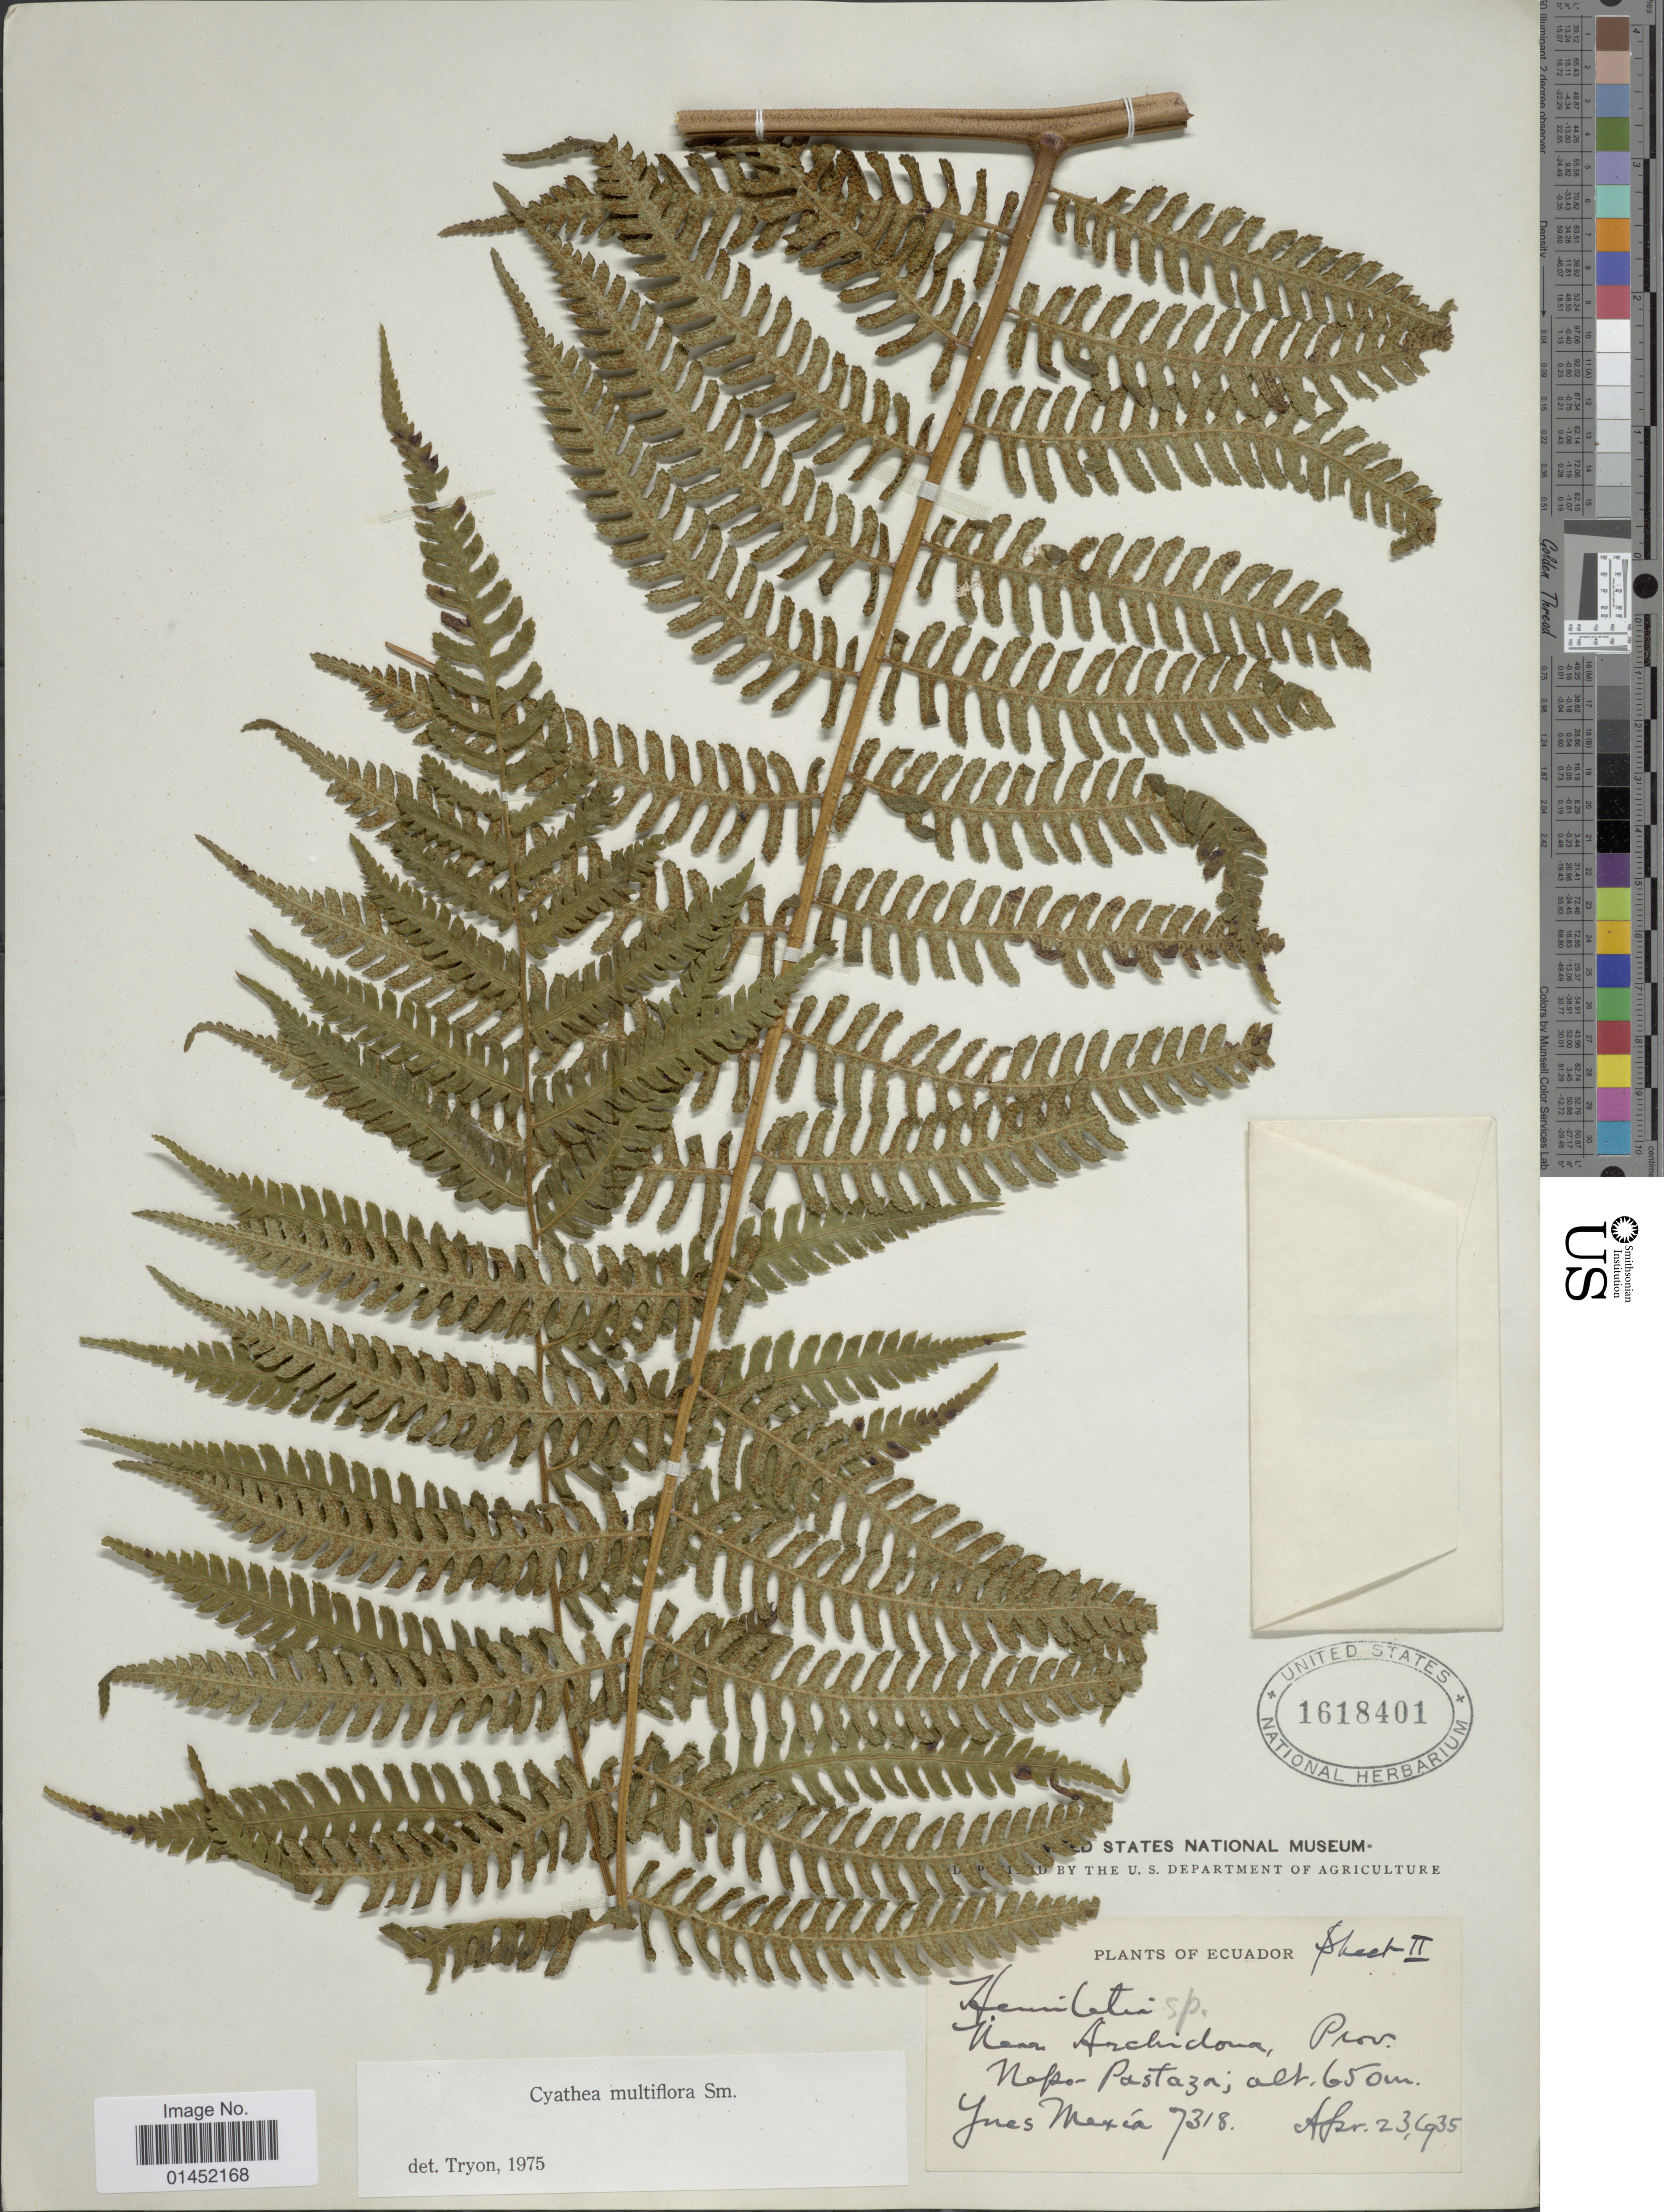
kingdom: Plantae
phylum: Tracheophyta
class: Polypodiopsida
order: Cyatheales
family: Cyatheaceae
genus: Cyathea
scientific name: Cyathea multiflora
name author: Sm.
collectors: Y. Mexia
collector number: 7318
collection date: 1935-04-23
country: Ecuador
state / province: Napo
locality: Near Archidona, Prov. Napo-Pastaza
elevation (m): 650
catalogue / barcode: US 1618401